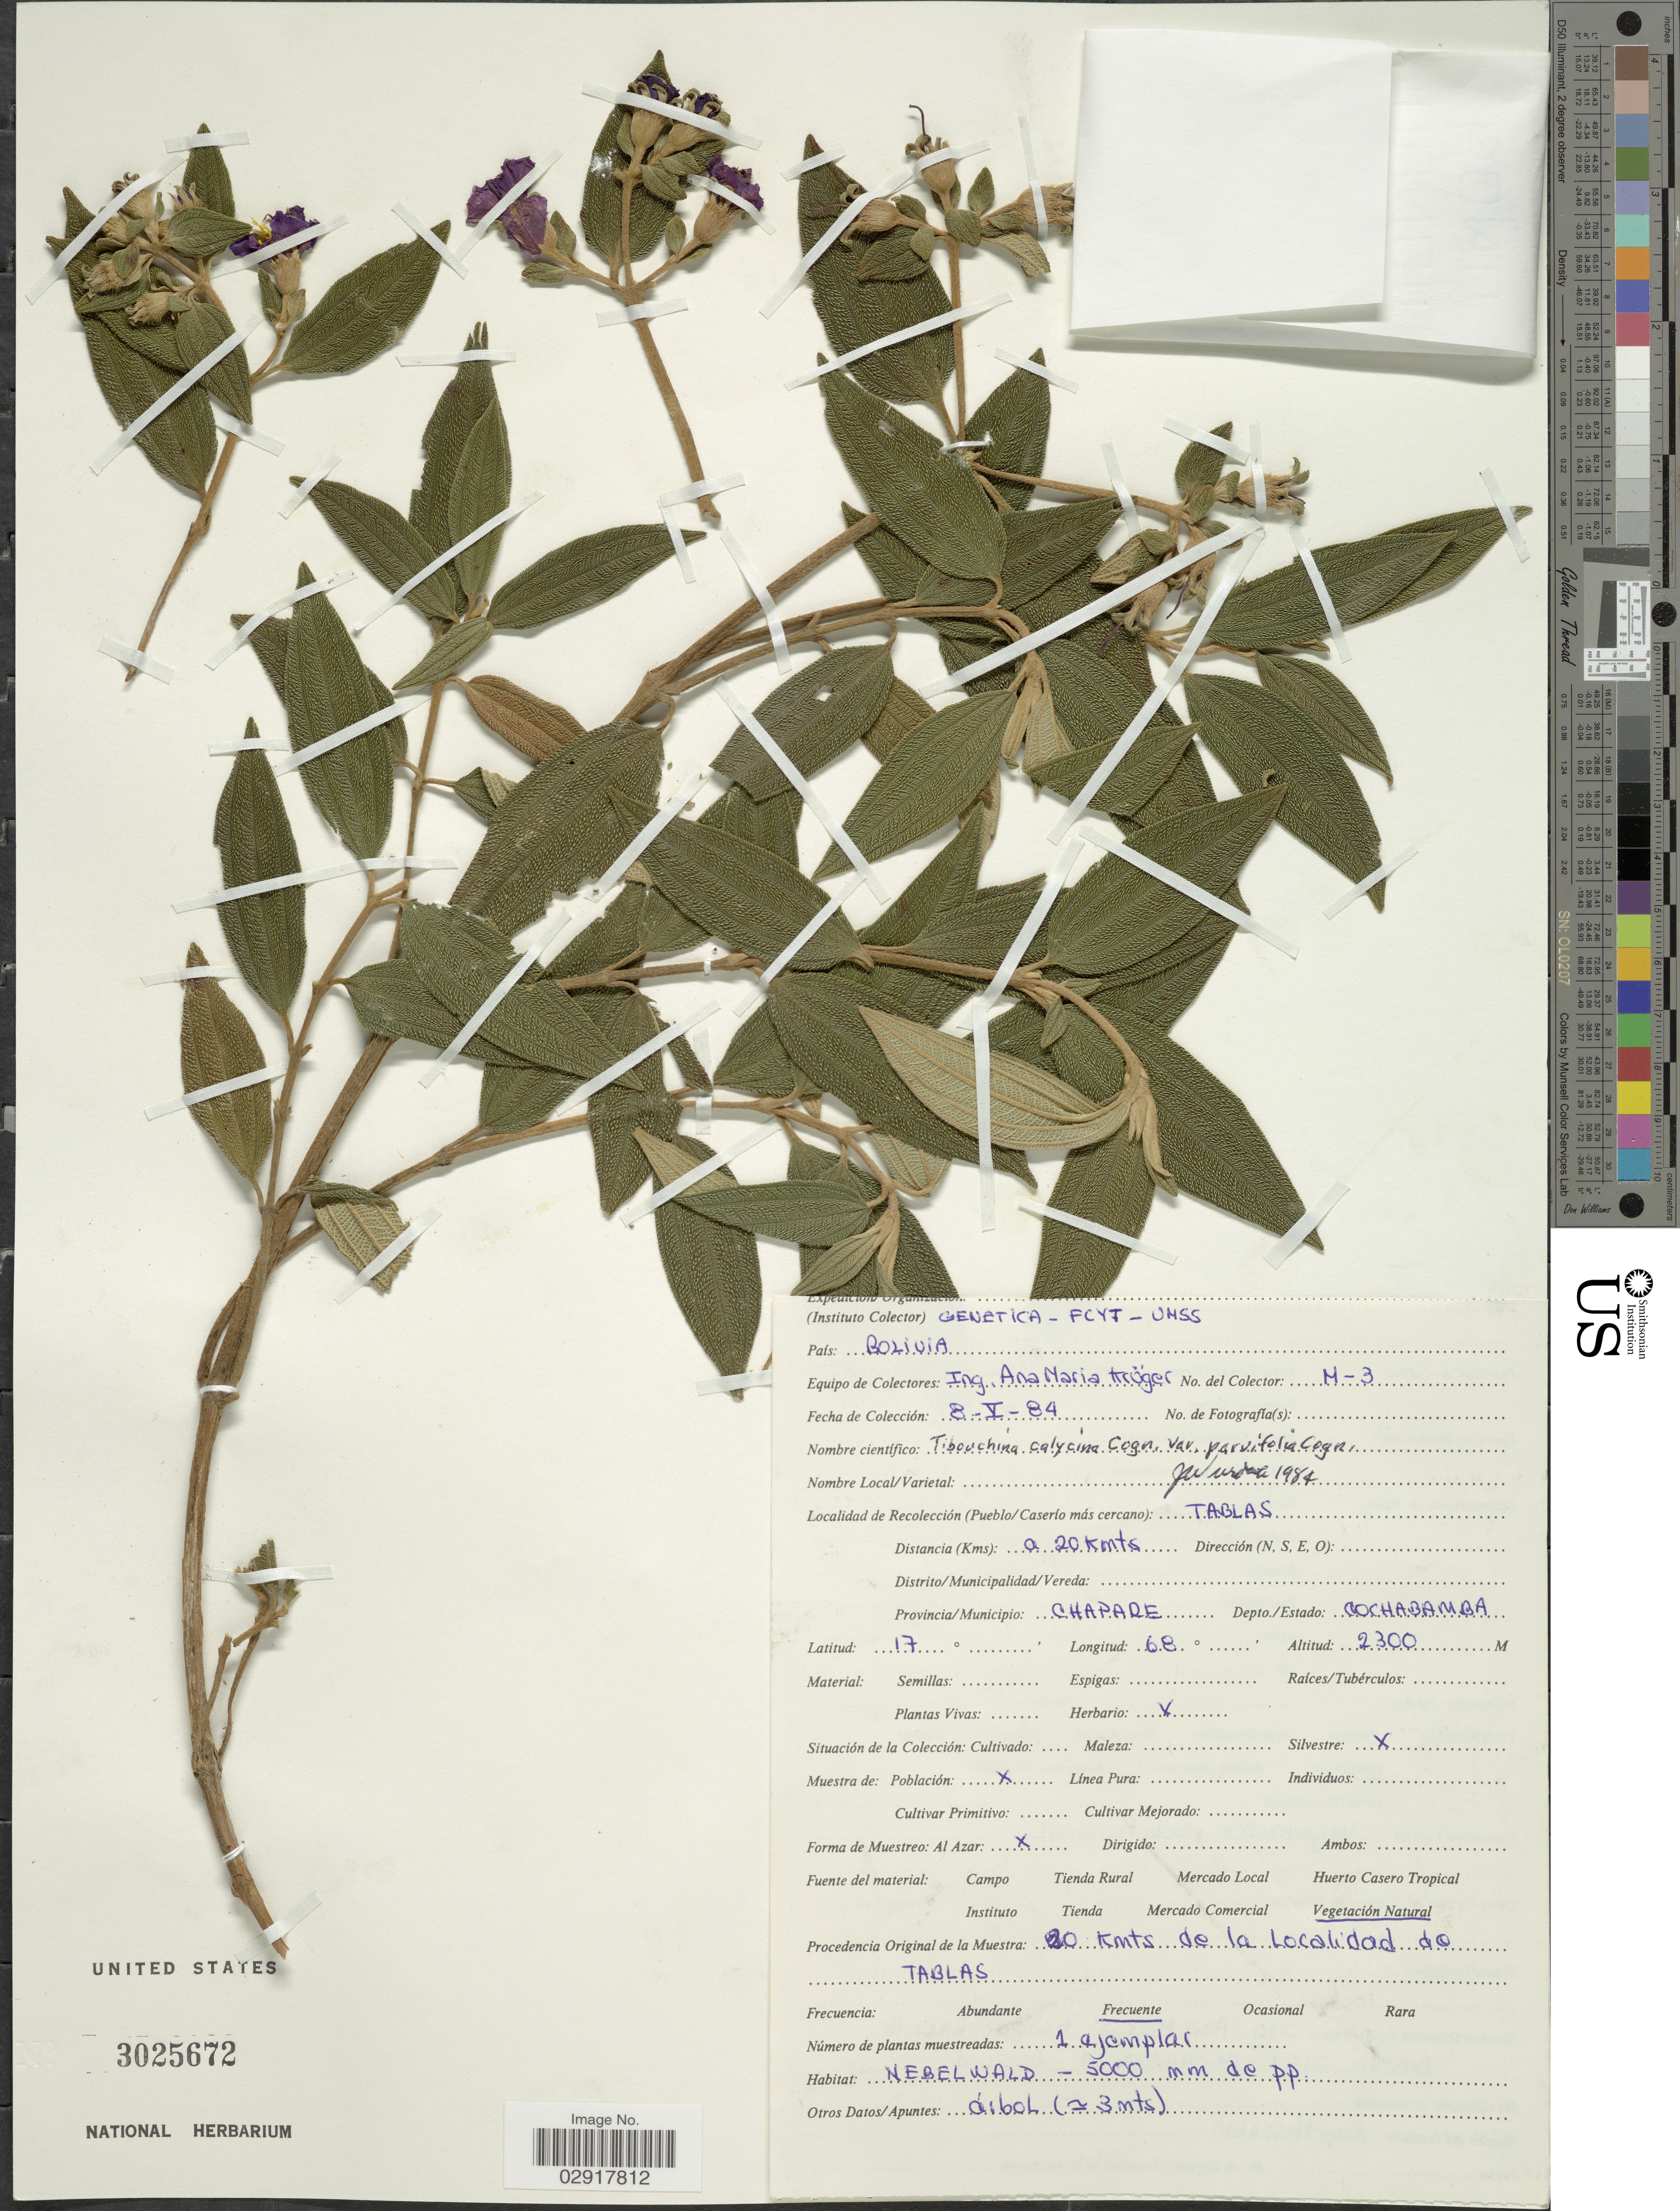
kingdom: Plantae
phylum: Tracheophyta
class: Magnoliopsida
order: Myrtales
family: Melastomataceae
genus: Tibouchina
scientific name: Tibouchina calycina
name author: Cogn.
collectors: I. Kruger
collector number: H-3*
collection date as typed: Transcribed d/m/y: 8/5/84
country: Bolivia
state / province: Cochabamba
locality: Tablas. A 20 kmts. Provincia/Municipio: Chapare. Depto./Estado: Cochabamba. 20 kmts de la localidad de Tablas.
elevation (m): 2300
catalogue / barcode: US 3025672